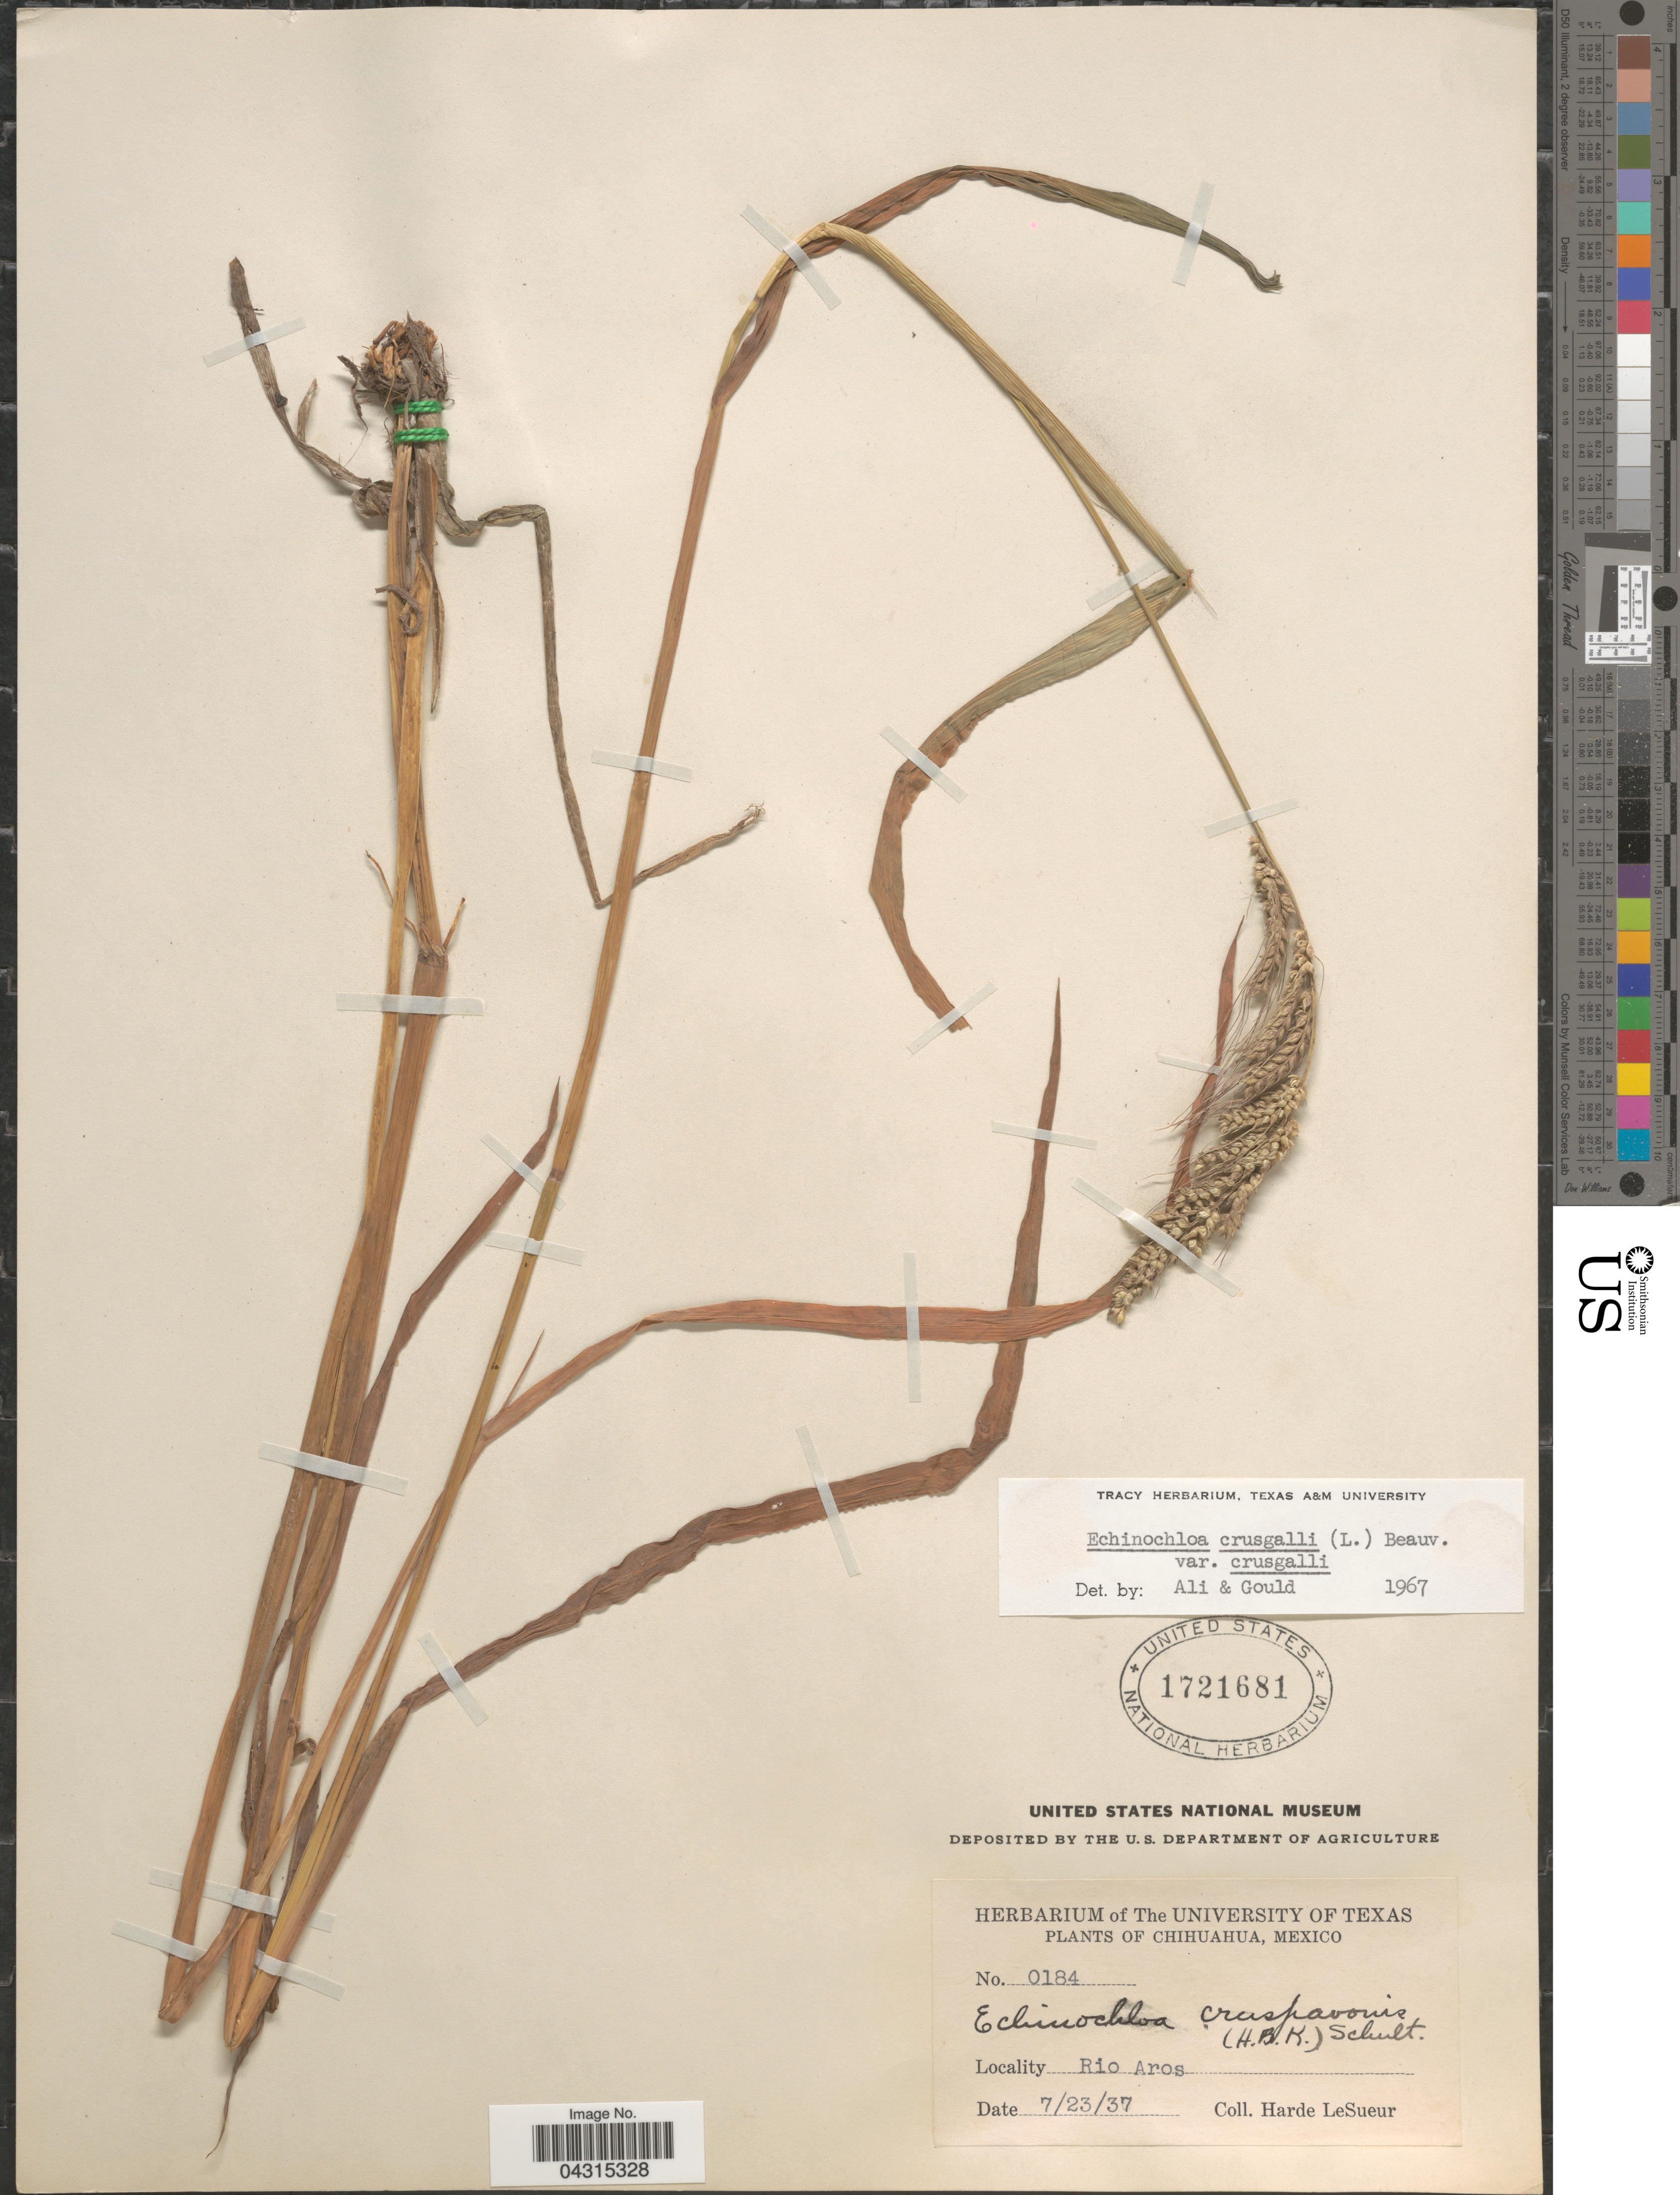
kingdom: Plantae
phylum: Tracheophyta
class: Liliopsida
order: Poales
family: Poaceae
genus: Echinochloa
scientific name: Echinochloa crus-galli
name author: (L.) P. Beauv.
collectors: H. LeSueur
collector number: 0184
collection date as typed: Transcribed d/m/y: 23/7/37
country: Mexico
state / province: México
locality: Chihuahua. Rio Aros.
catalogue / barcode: US 1721681